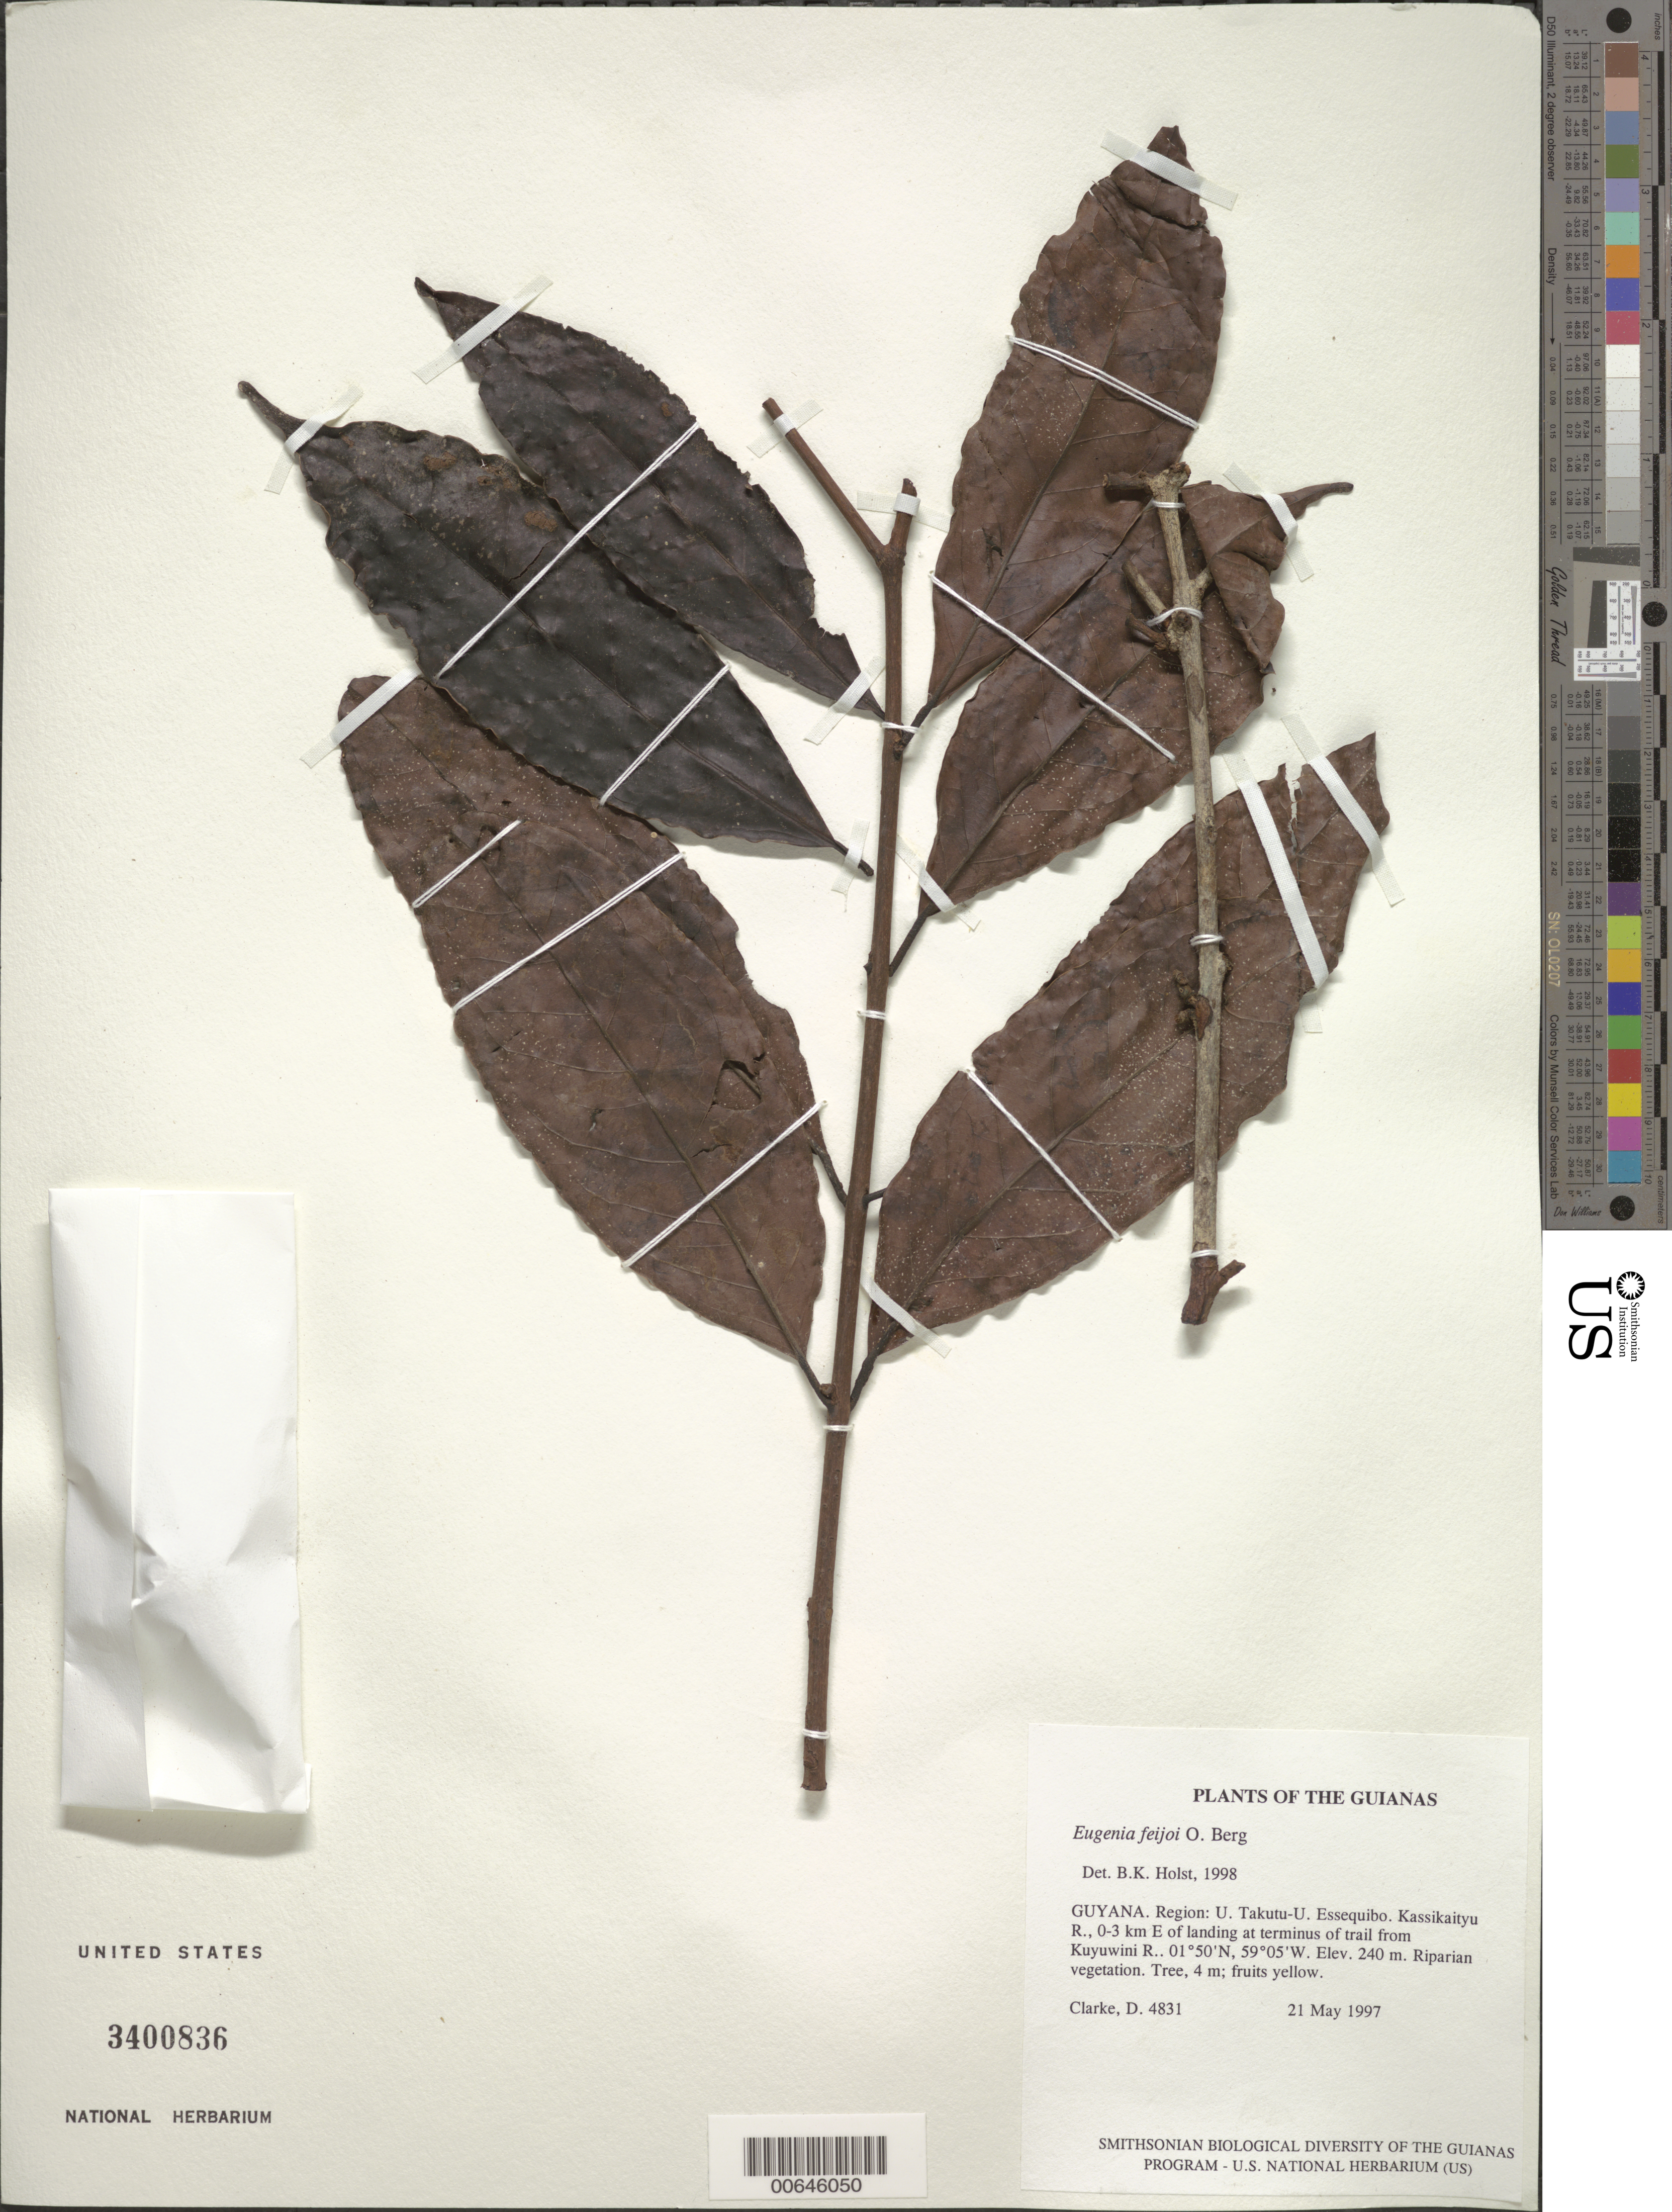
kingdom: Plantae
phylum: Tracheophyta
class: Magnoliopsida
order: Myrtales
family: Myrtaceae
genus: Eugenia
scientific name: Eugenia moschata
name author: (Aubl.) Nied. ex Durand & B.D. Jacks.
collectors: H. D. Clarke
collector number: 4831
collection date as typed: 21 May 1997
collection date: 1997-05-21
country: Guyana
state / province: U. Takutu-U. Essequibo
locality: Kassikaityu R., 0-3 km E of landing at terminus of trail from Kuyuwini R.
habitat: Riparian vegetation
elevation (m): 240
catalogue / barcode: US 3400836